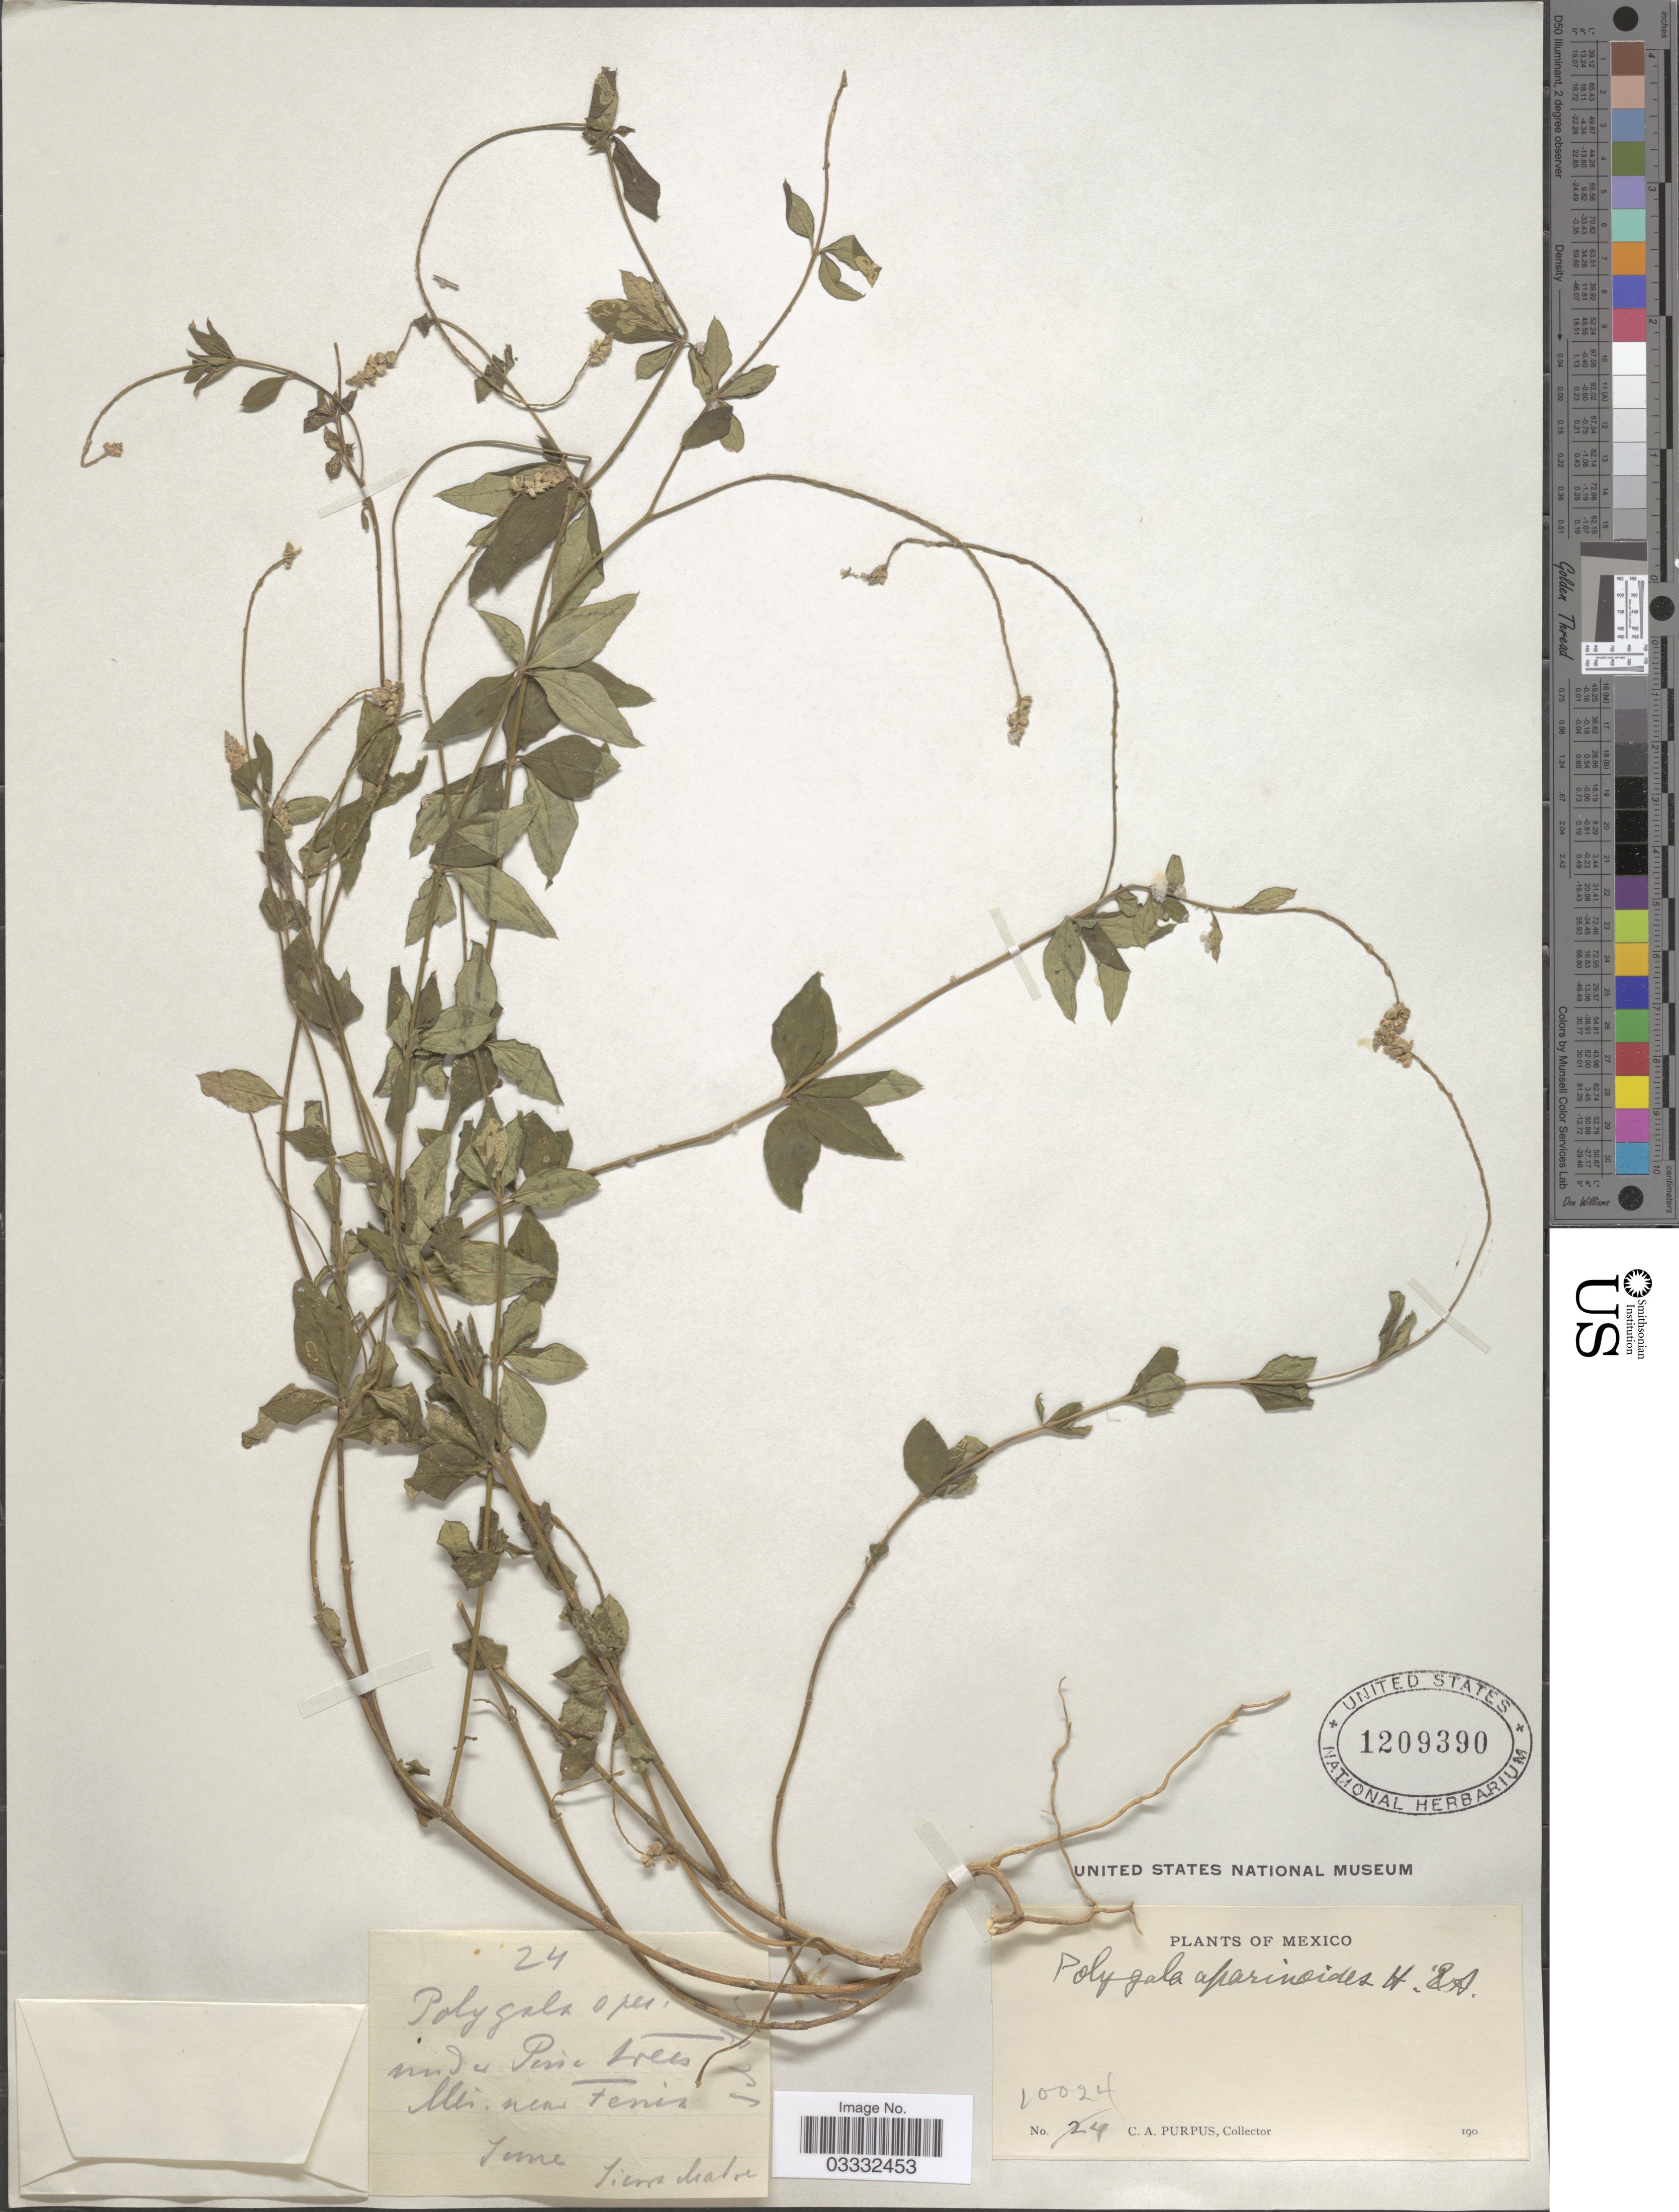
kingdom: Plantae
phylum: Tracheophyta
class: Magnoliopsida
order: Fabales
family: Polygalaceae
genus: Polygala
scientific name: Polygala aparinoides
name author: Hook. & Arn.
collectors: C. A. Purpus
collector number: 10024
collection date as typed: June 190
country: Mexico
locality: Sierra Madre. Mts. Near Fenia.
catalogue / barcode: US 1209390